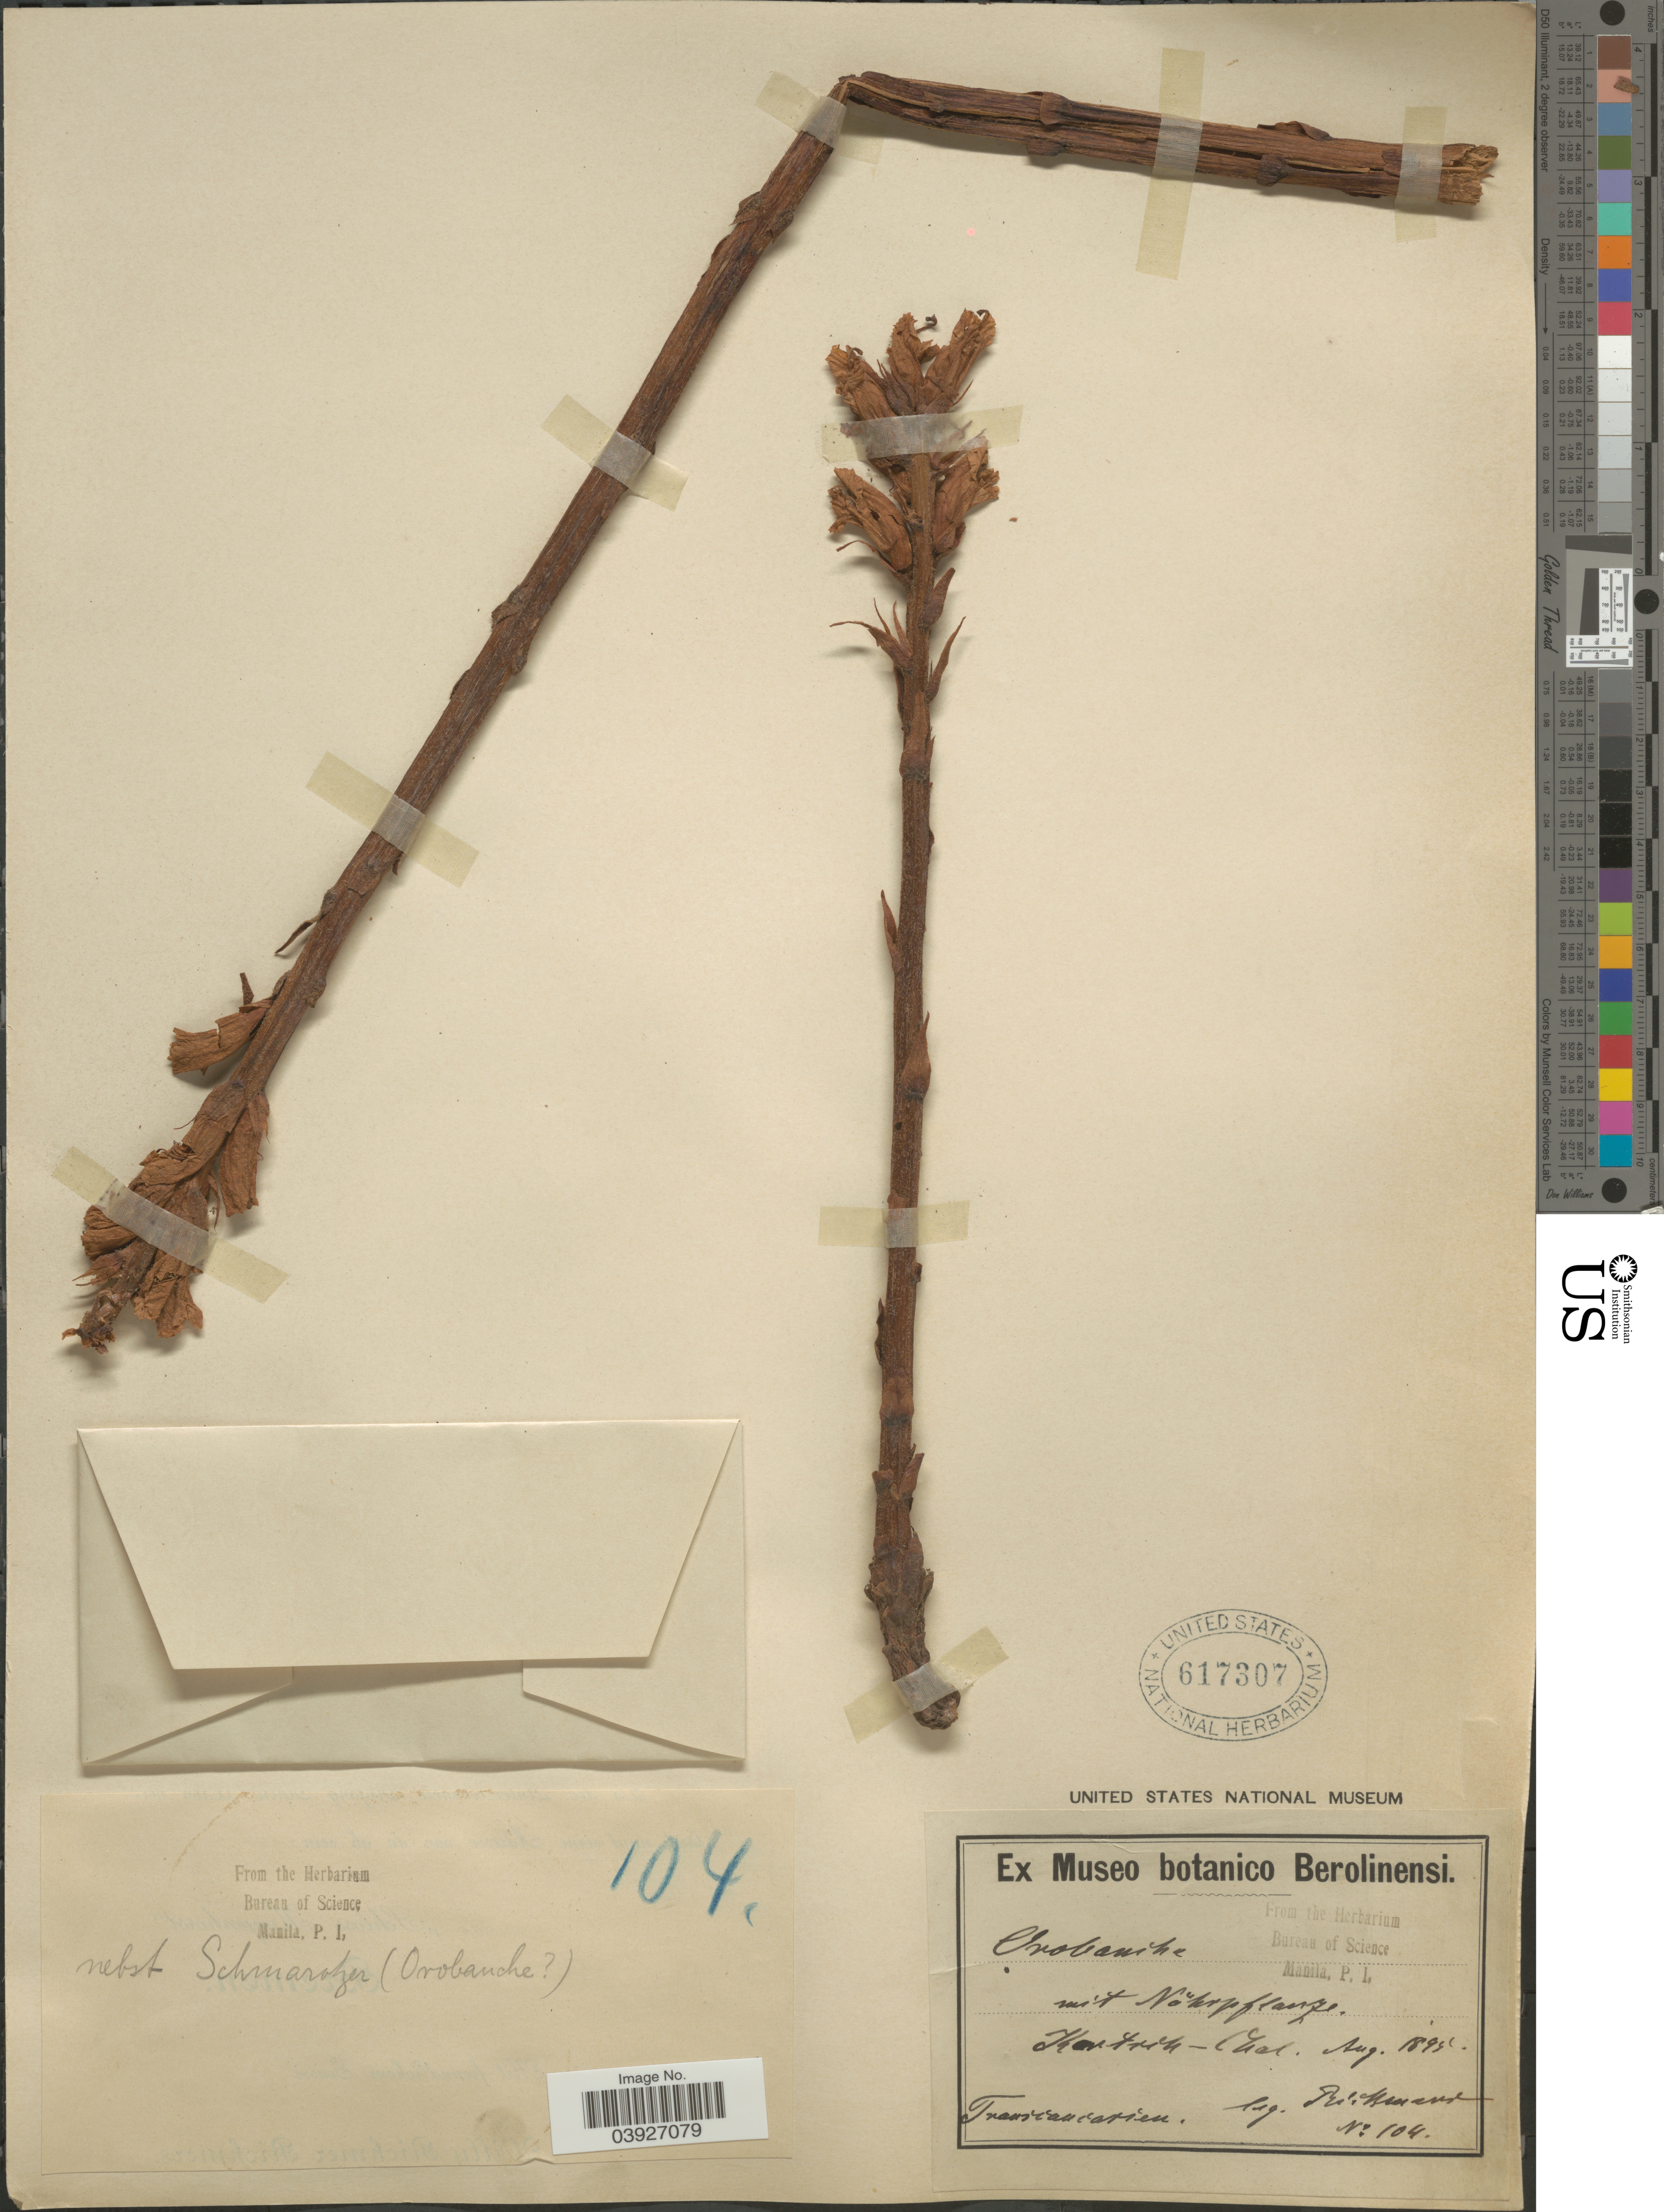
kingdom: Plantae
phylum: Tracheophyta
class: Magnoliopsida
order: Lamiales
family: Orobanchaceae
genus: Epifagus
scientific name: Epifagus sp.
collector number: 104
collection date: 1895-08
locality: Mit Nókopflanze, Kantrik-Chal. Transcaucasien. [interpreted]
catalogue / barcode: US 617307